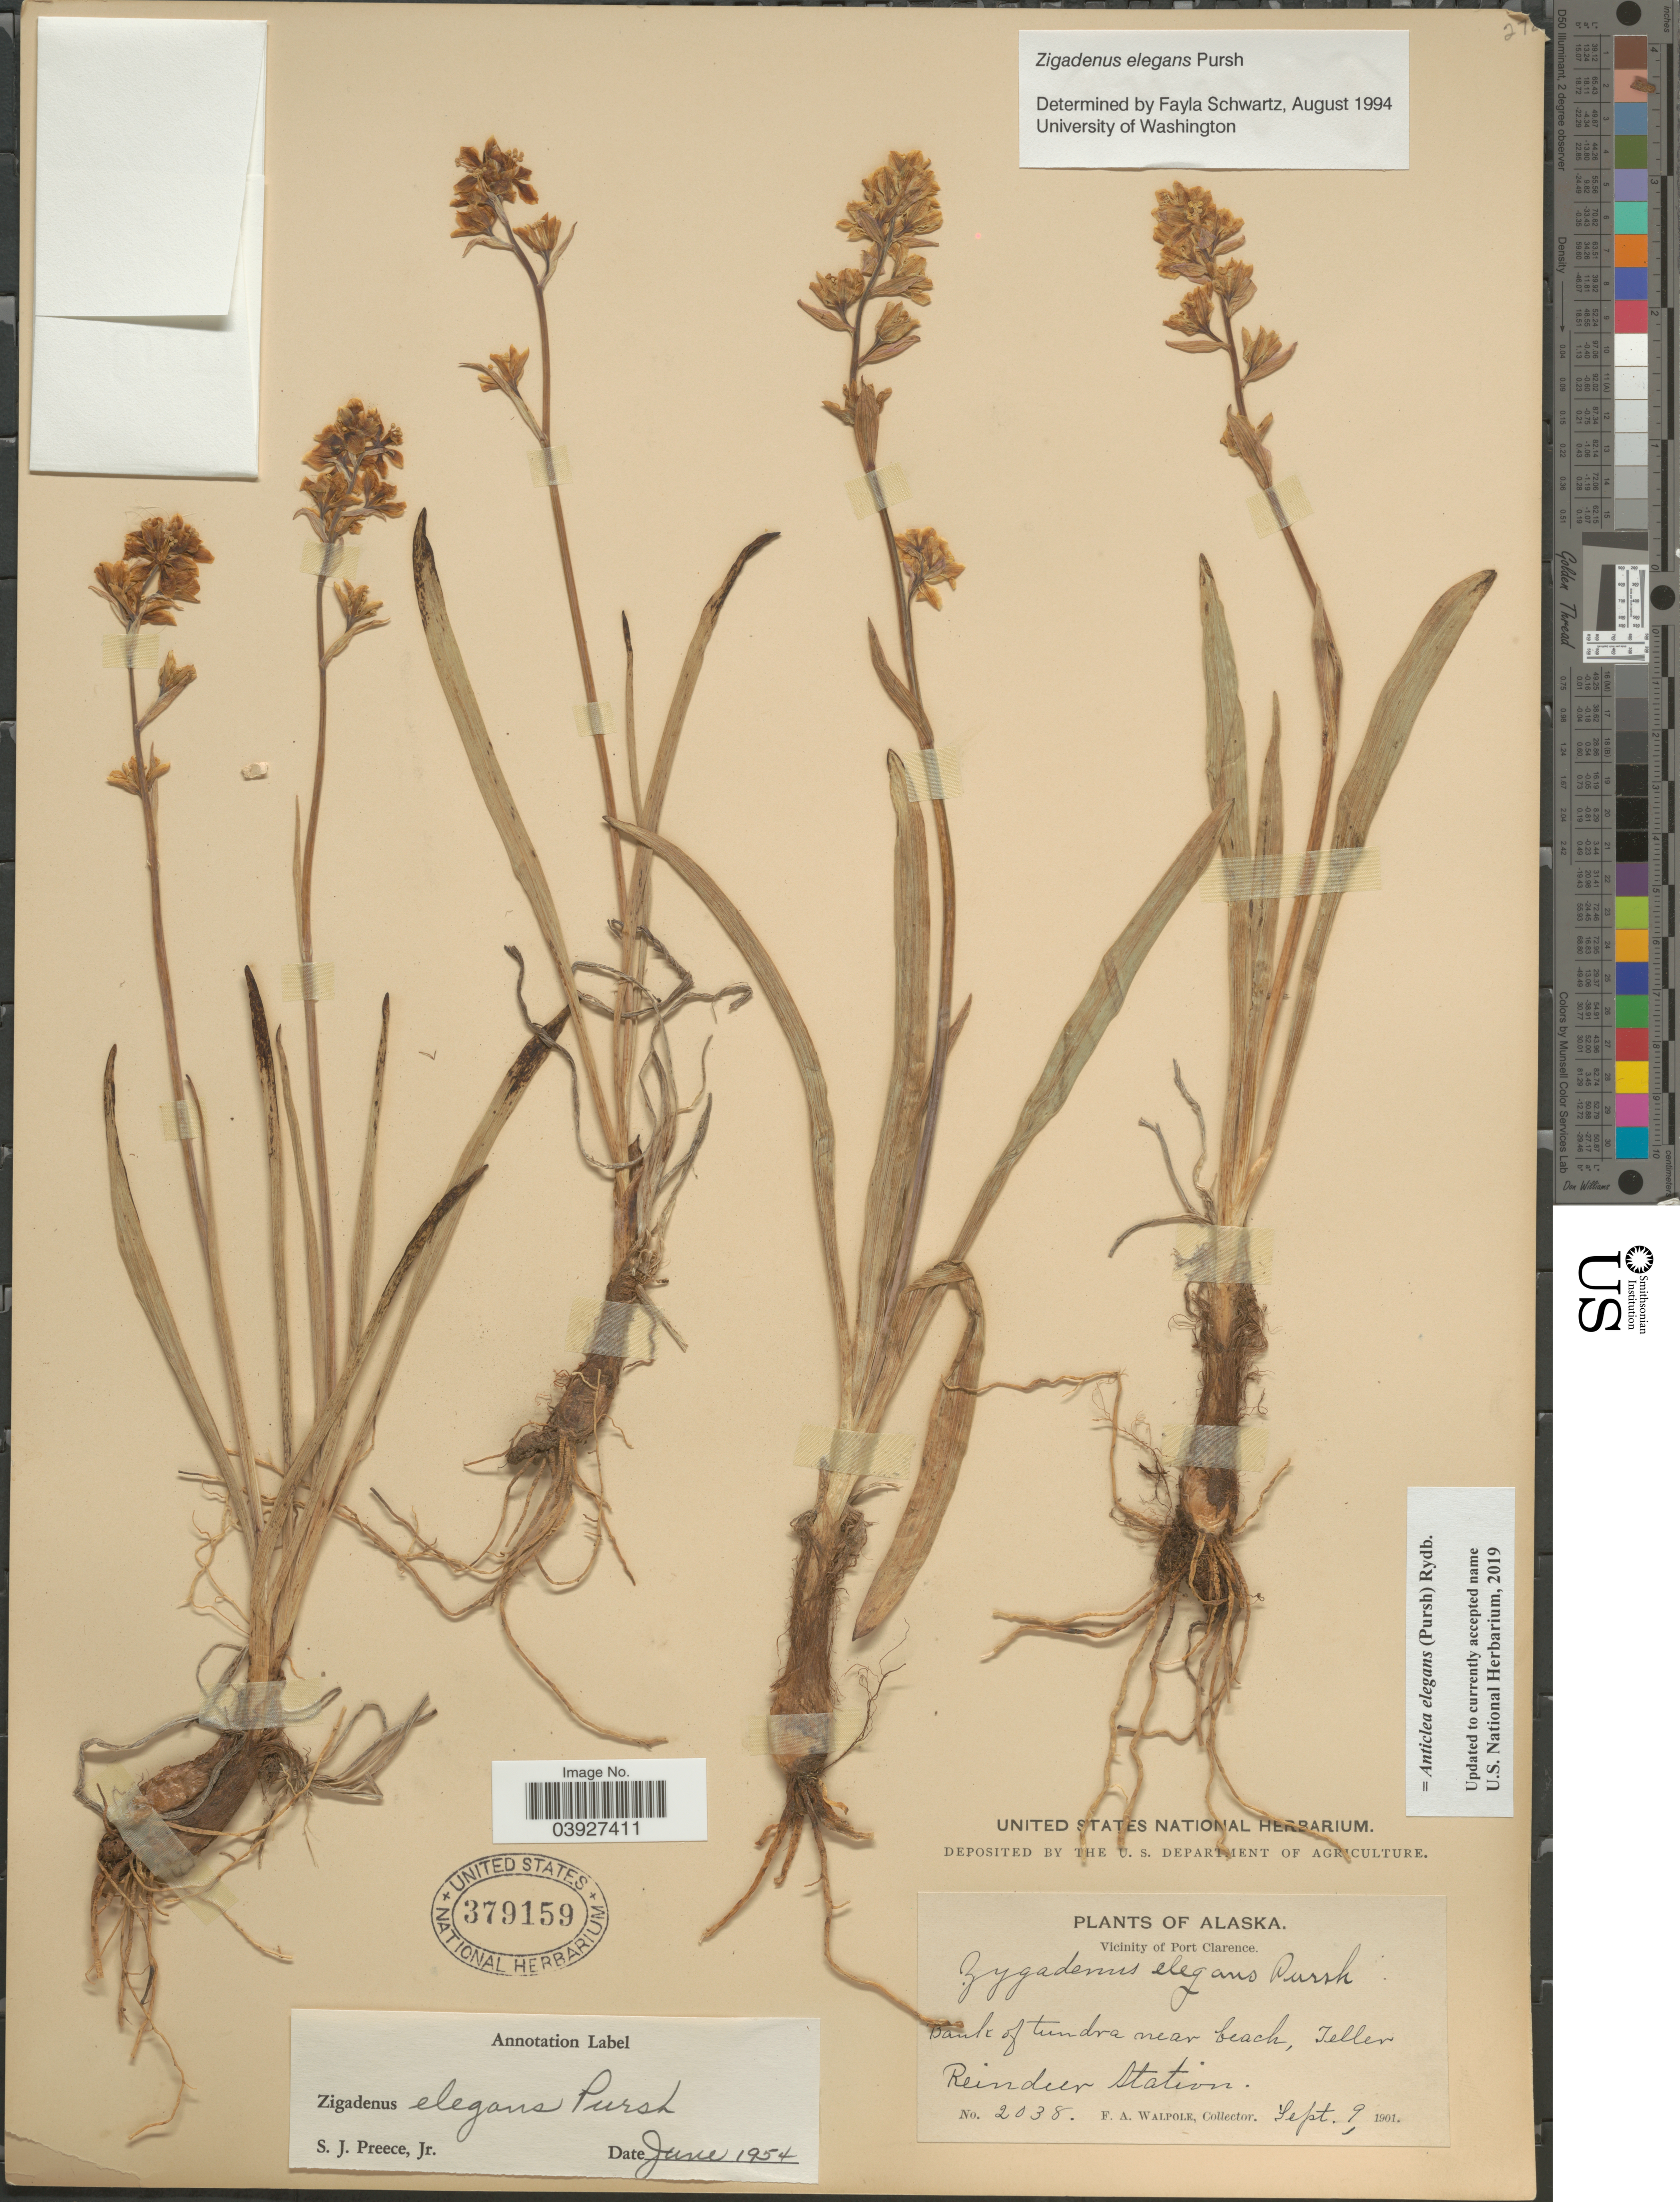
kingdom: Plantae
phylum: Tracheophyta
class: Liliopsida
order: Liliales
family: Melanthiaceae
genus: Anticlea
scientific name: Anticlea elegans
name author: (Pursh) Rydb.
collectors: F. Walpole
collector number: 2038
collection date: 1901-09-09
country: United States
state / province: Alaska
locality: Vicinity of Port Clarence. Banki of tundra near beach, Teller Reindeer Station.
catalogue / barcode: US 379159